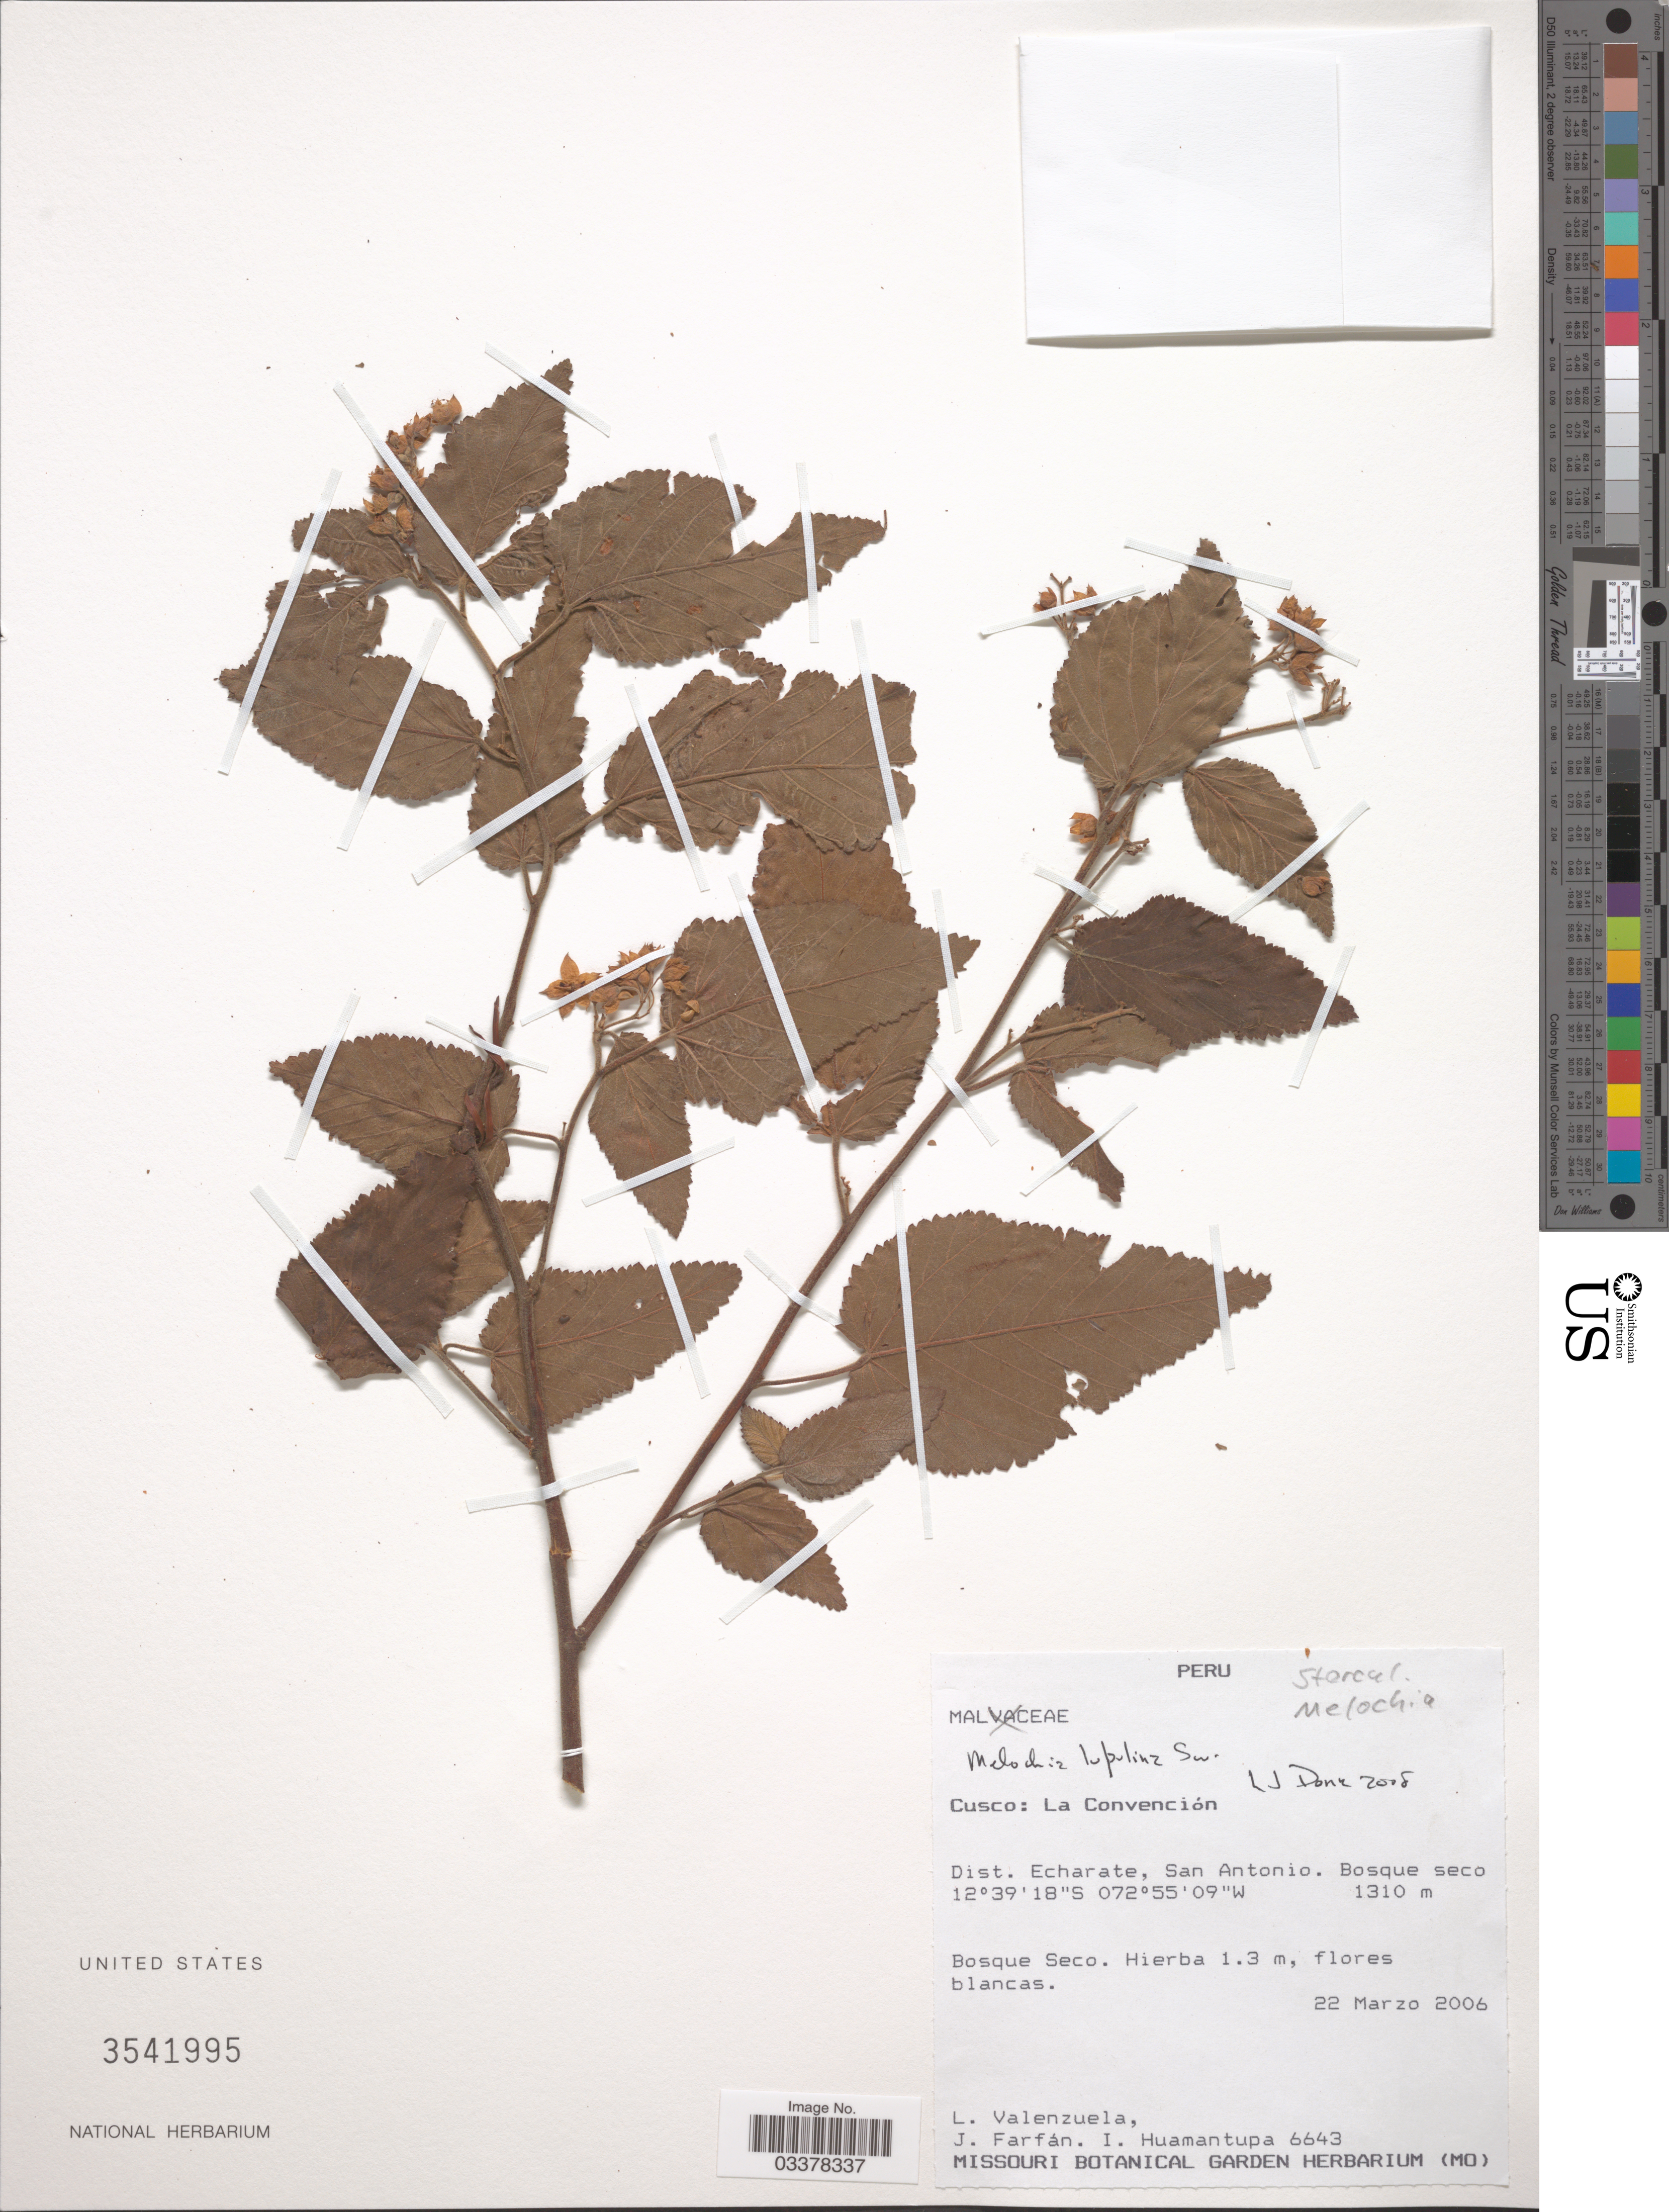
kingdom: Plantae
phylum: Tracheophyta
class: Magnoliopsida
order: Malvales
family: Malvaceae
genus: Melochia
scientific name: Melochia lupulina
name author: Sw.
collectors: L. Valenzuela, J. Farfán & I. Huamantupa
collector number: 6643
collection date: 2006-03-22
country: Peru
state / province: Cusco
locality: La Convención. Dist. Echarate, San Antonio.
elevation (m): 1310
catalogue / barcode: US 3541995